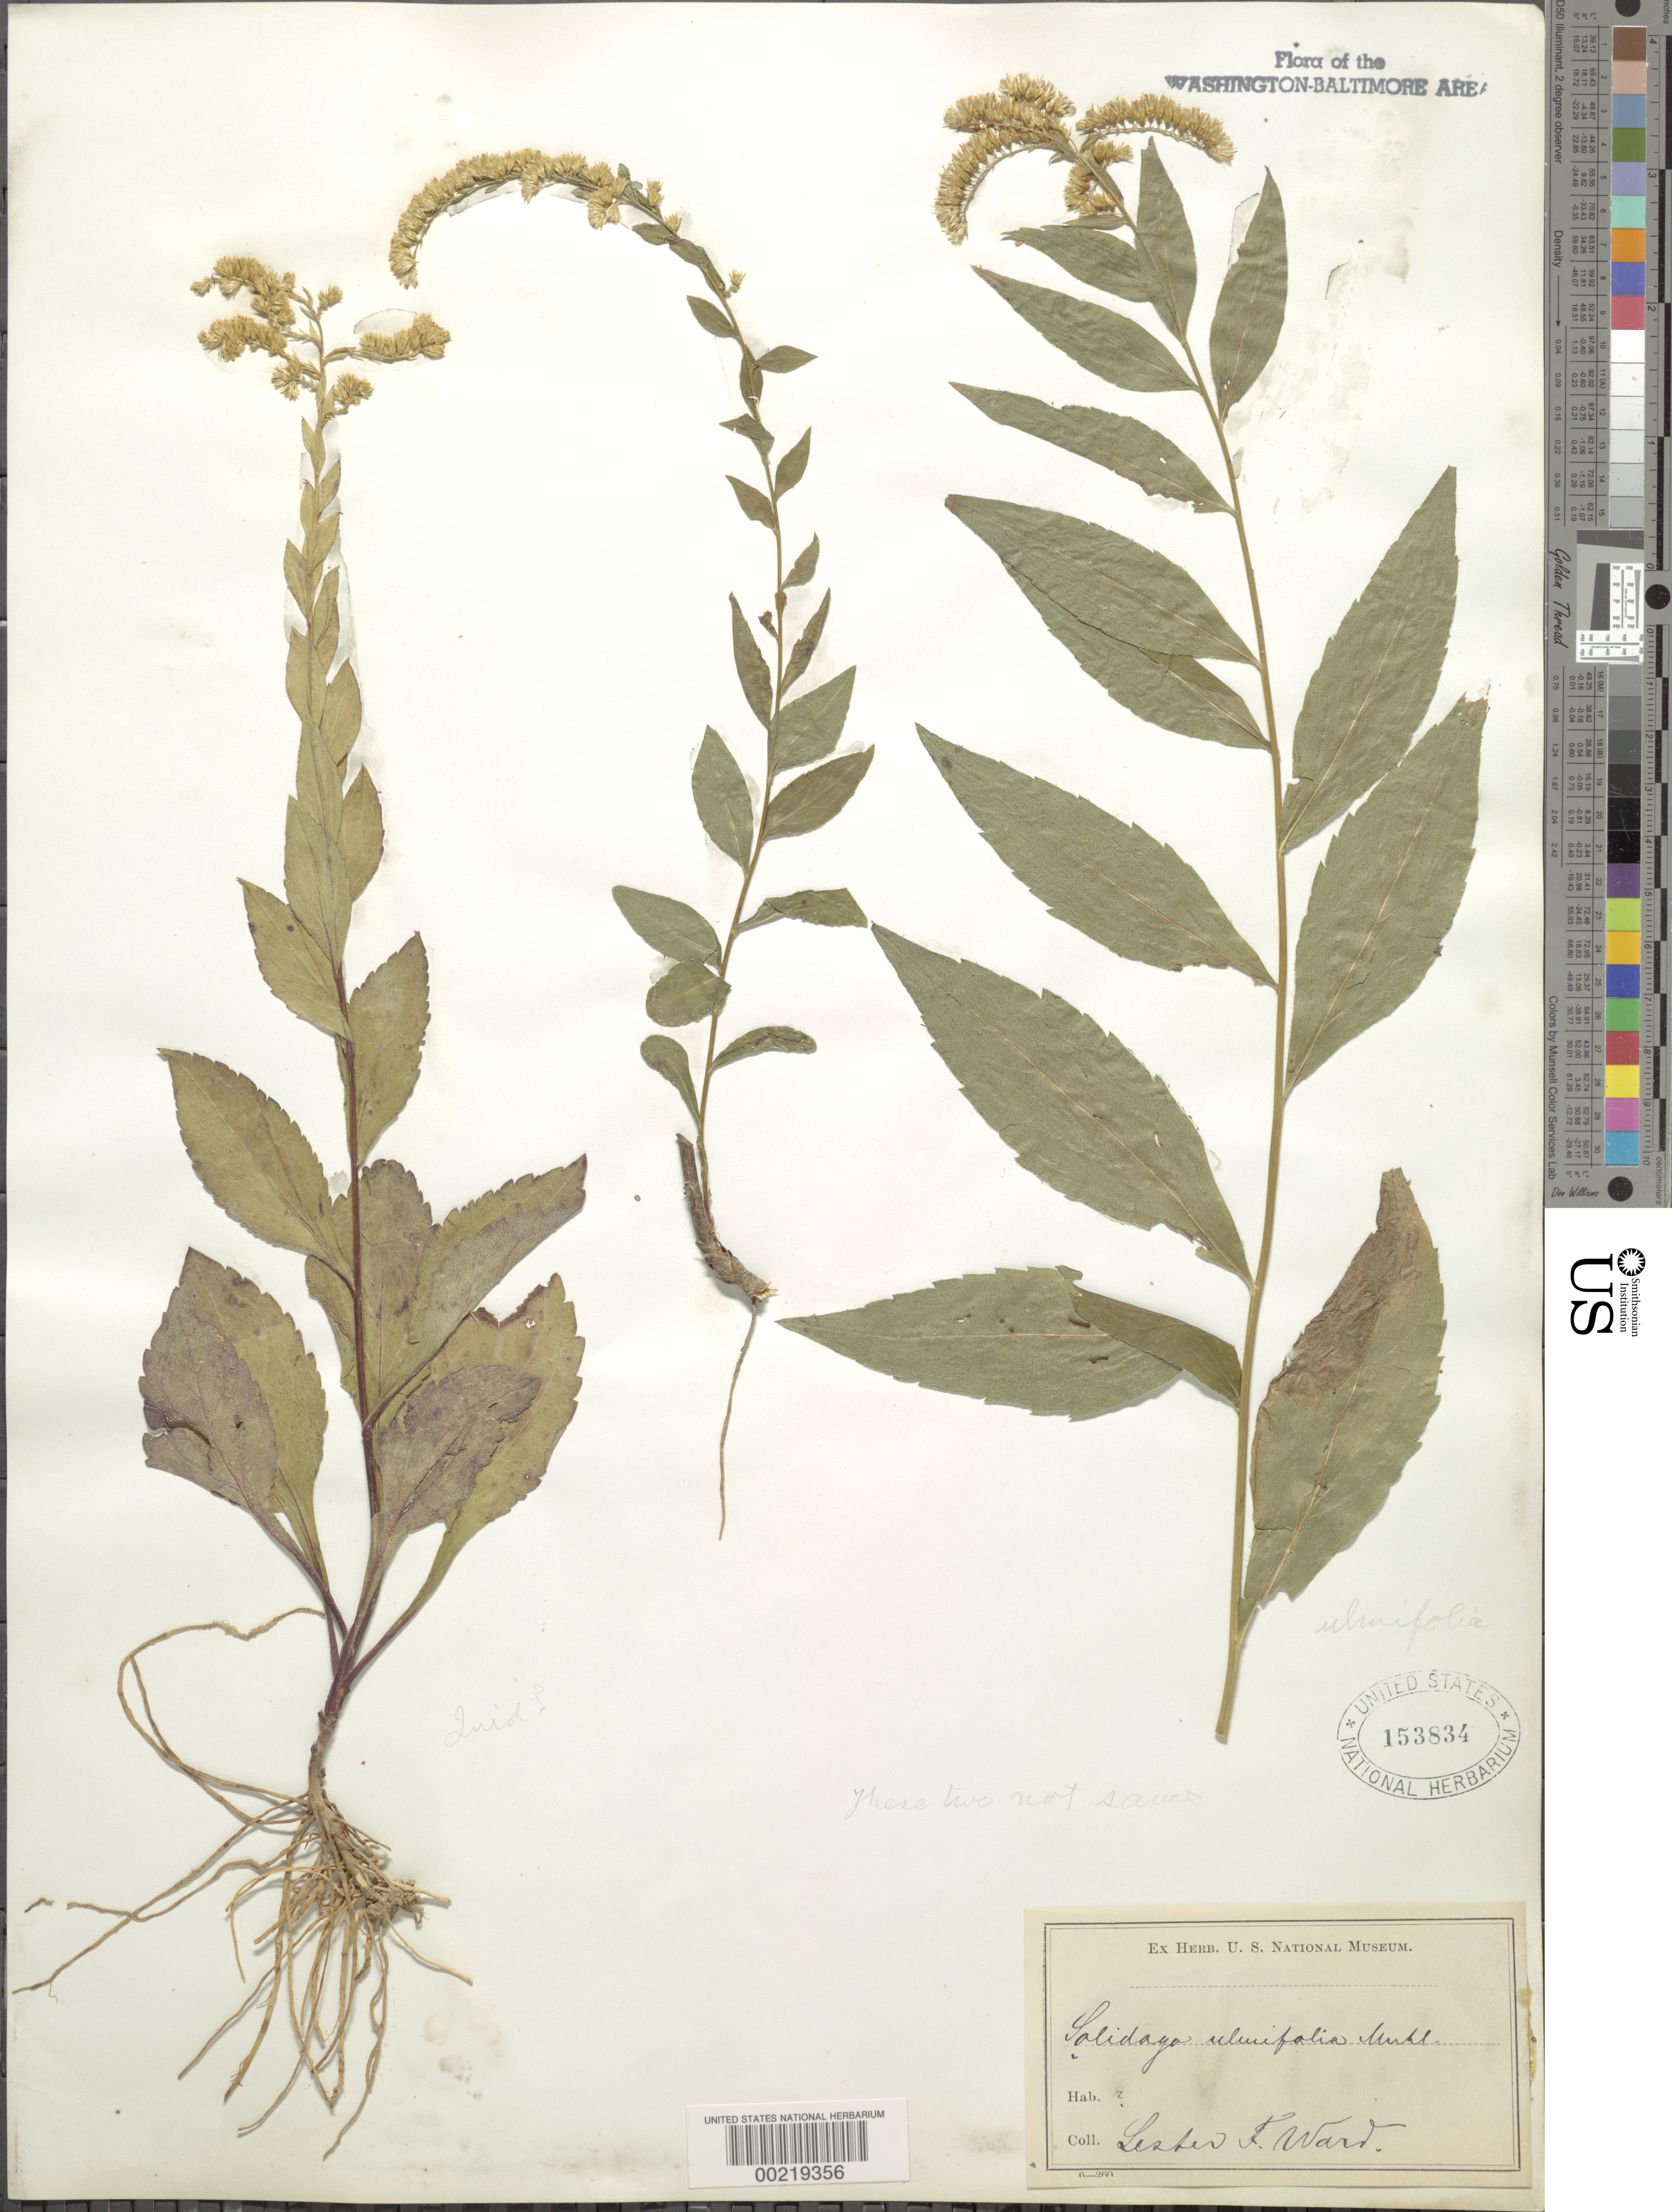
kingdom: Plantae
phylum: Tracheophyta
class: Magnoliopsida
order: Asterales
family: Asteraceae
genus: Solidago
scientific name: Solidago ulmifolia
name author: Muhl. ex Willd.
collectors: L. F. Ward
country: United States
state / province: District of Columbia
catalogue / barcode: US 153834